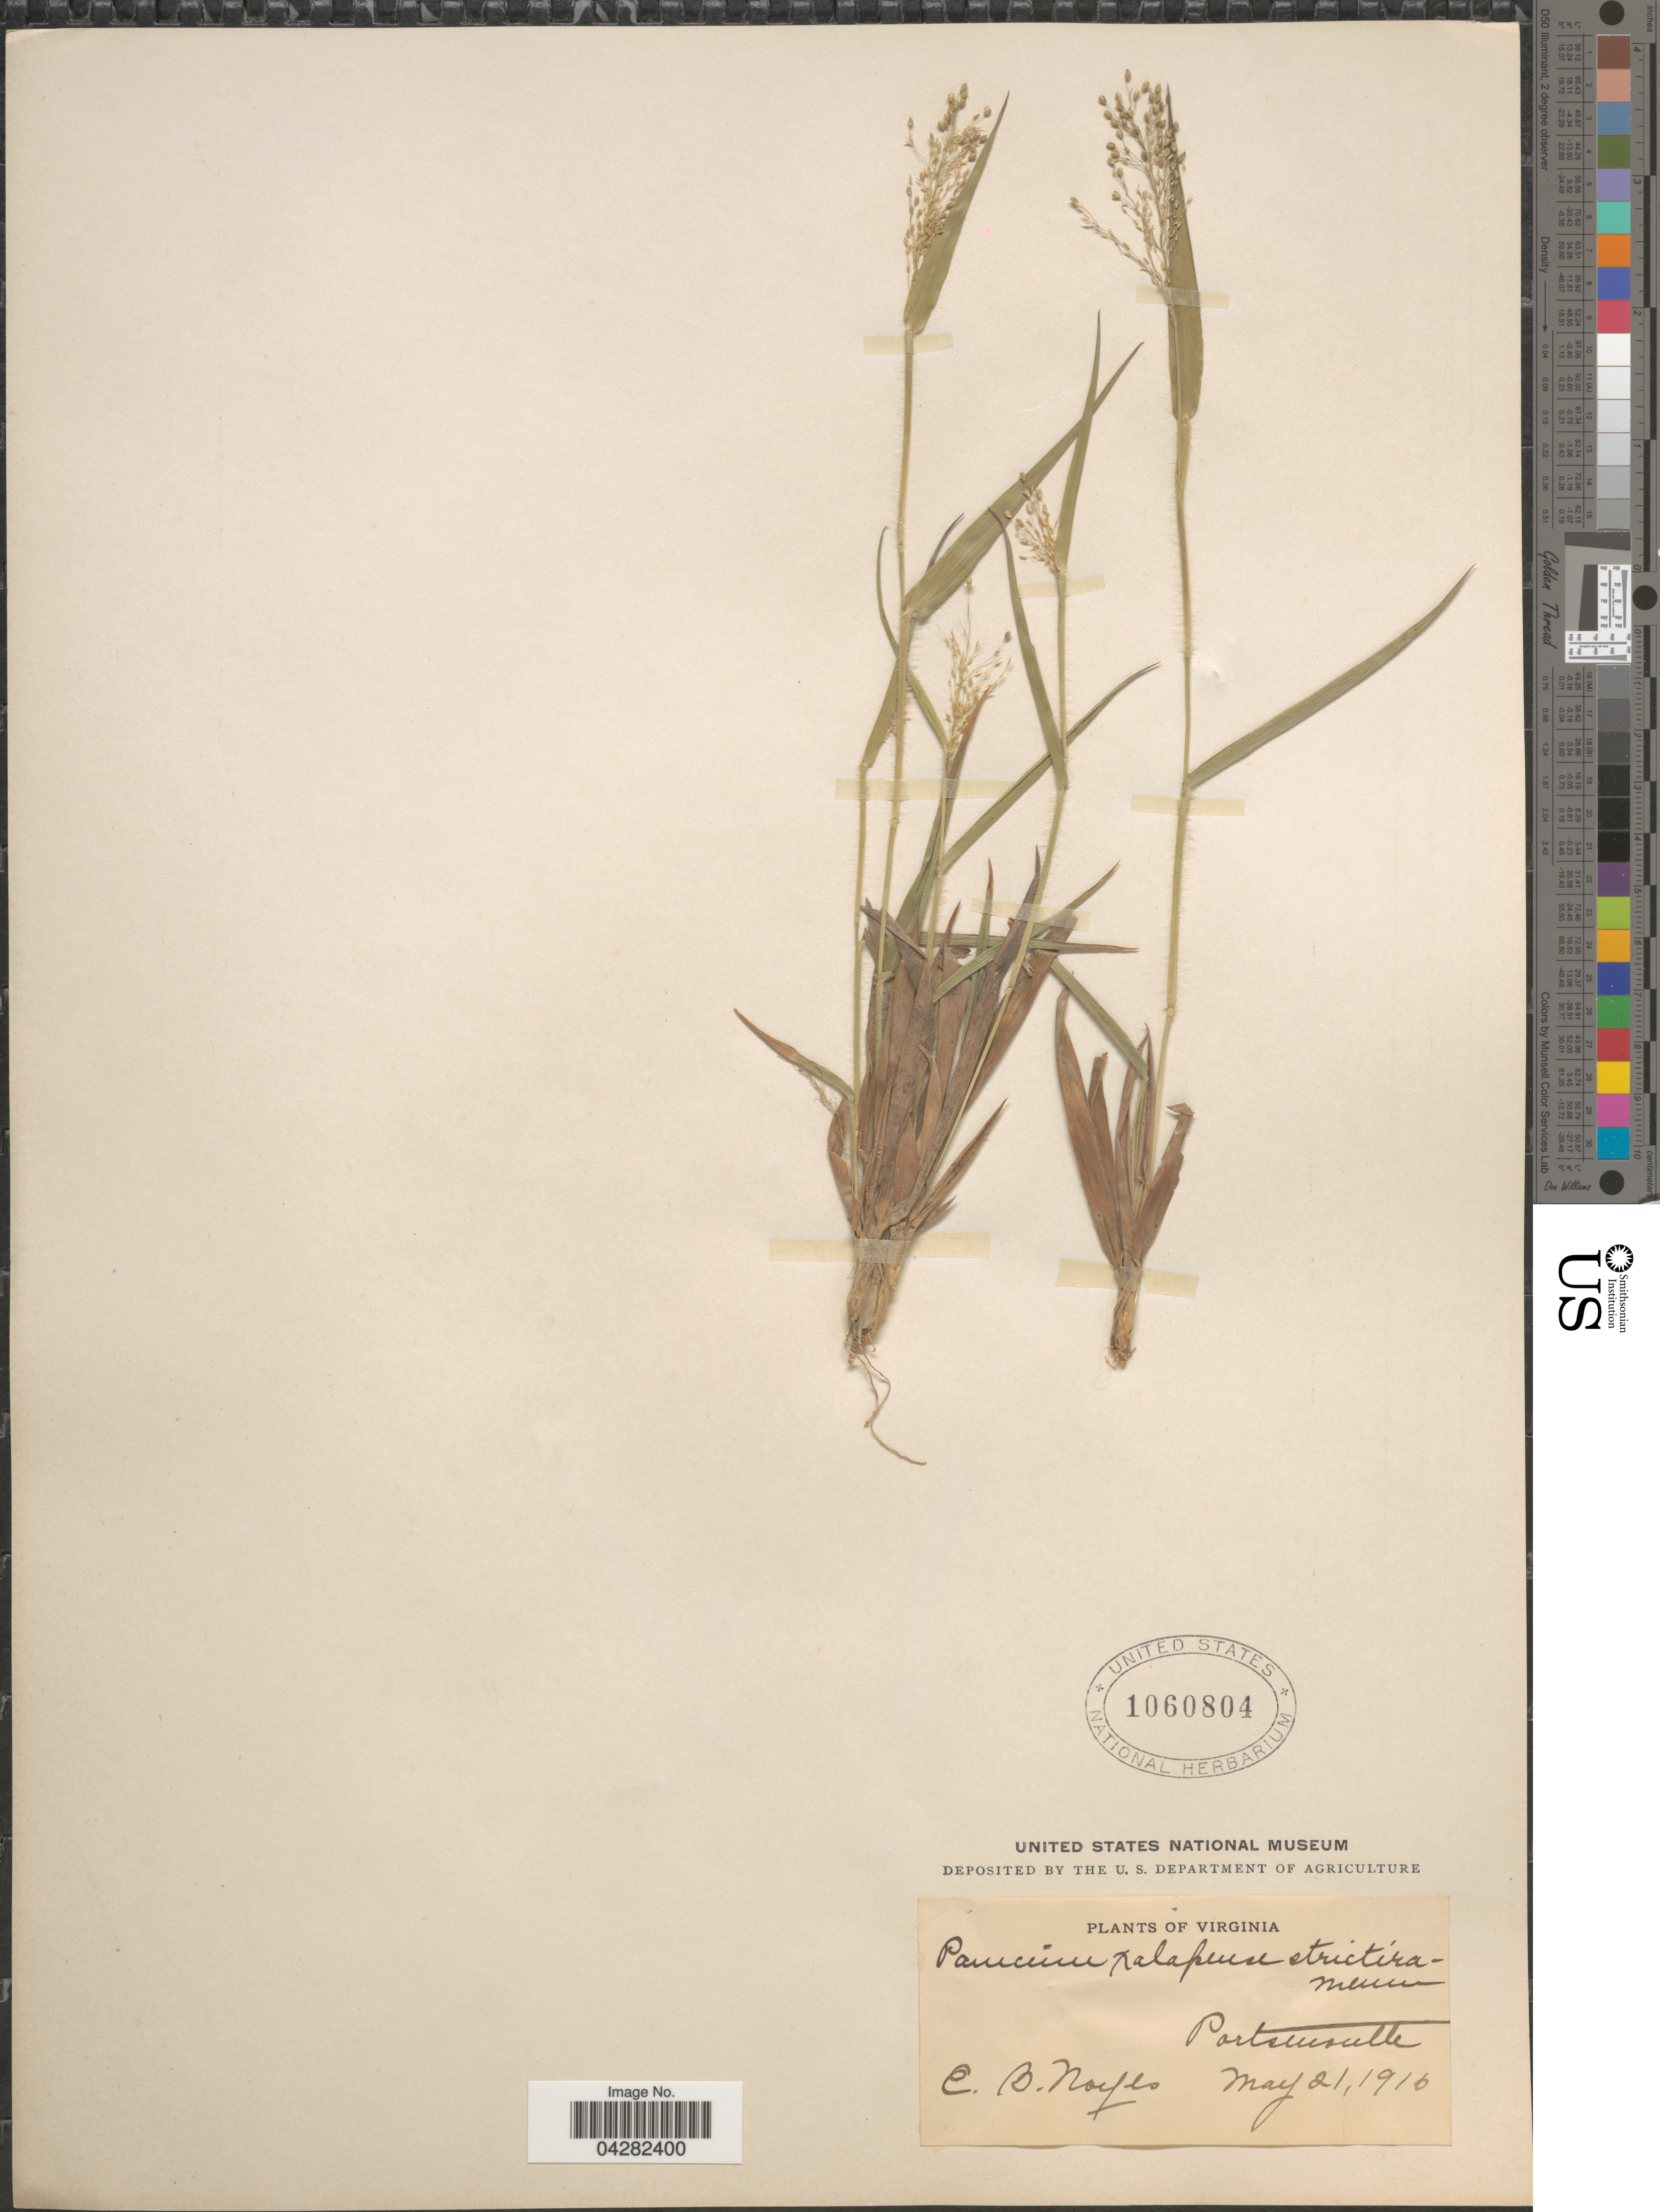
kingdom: Plantae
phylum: Tracheophyta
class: Liliopsida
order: Poales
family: Poaceae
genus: Dichanthelium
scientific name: Dichanthelium laxiflorum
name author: (Lam.) Gould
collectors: E. Noyes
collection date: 1916-05-21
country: United States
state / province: Virginia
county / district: City of Portsmouth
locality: Portsmouth.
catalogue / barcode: US 1060804